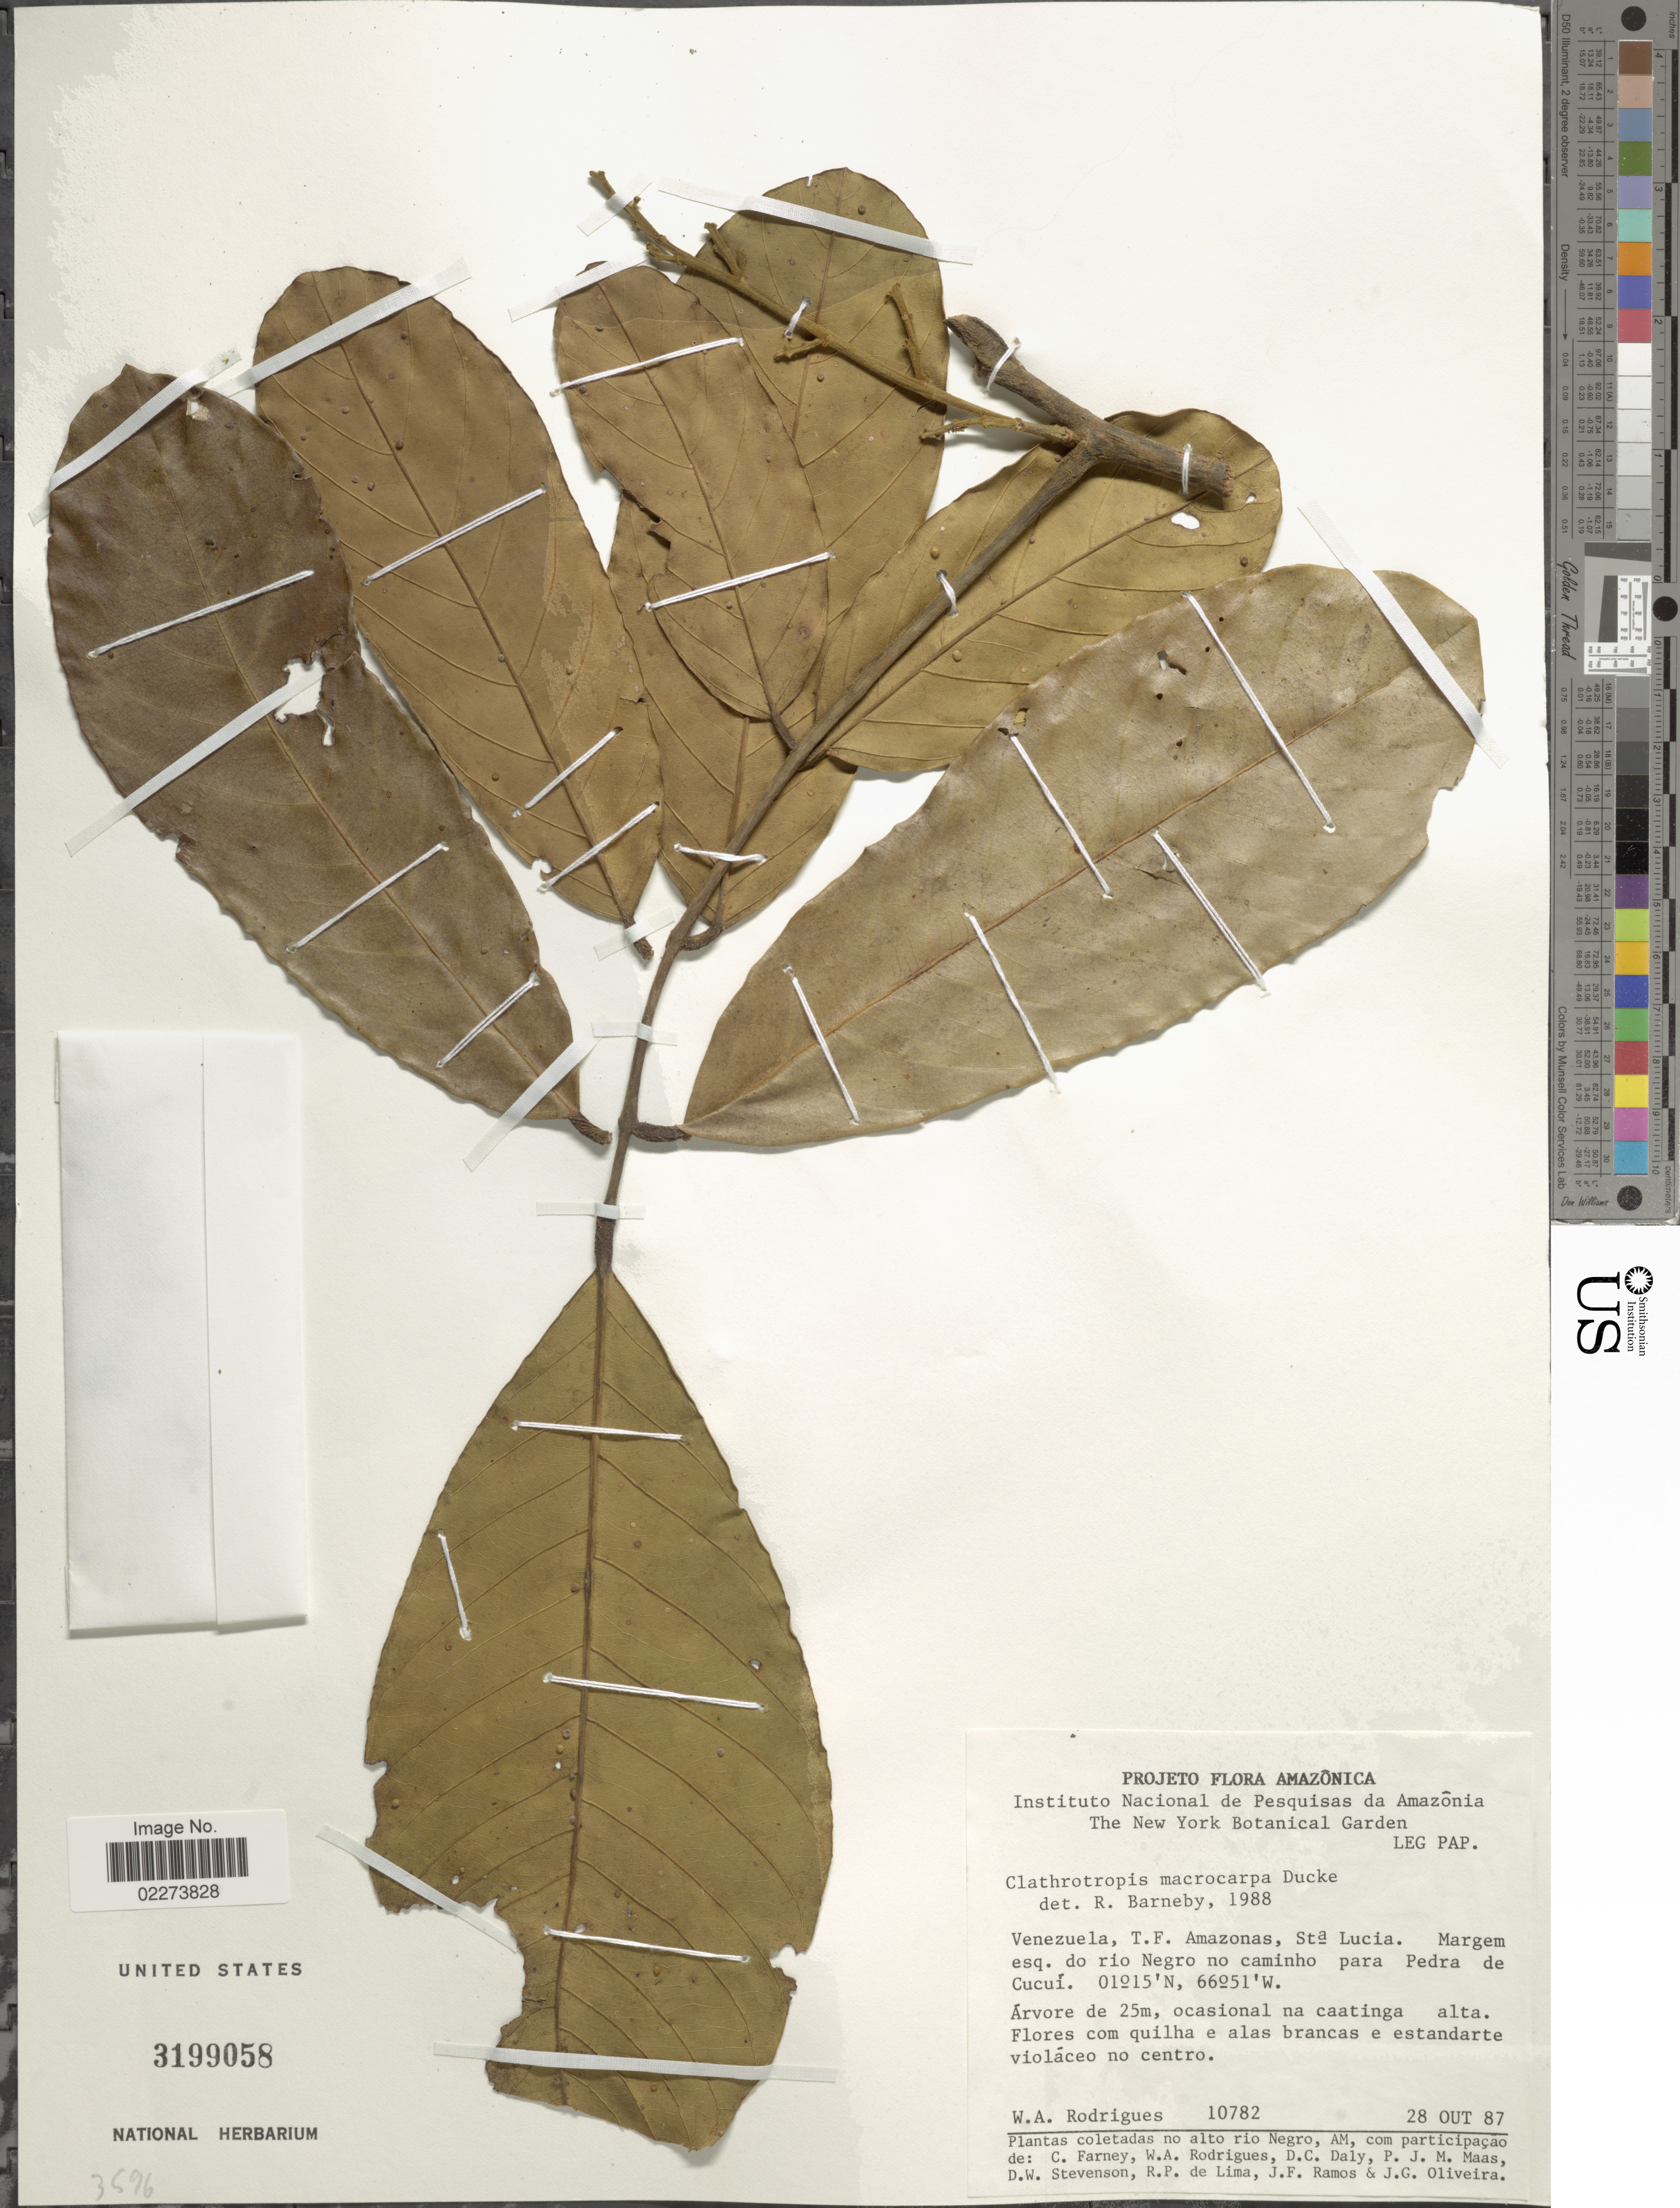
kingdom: Plantae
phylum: Tracheophyta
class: Magnoliopsida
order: Fabales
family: Fabaceae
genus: Clathrotropis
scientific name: Clathrotropis macrocarpa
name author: Ducke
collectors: W. A. Rodrigues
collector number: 10782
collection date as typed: Transcribed d/m/y: 28/8/87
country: Venezuela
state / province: Amazonas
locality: Venezuela, T.F. Amazonas, Sta Lucia, Margem esq. do rio Negro no caminho para Pedra de Cucui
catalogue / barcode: US 3199058